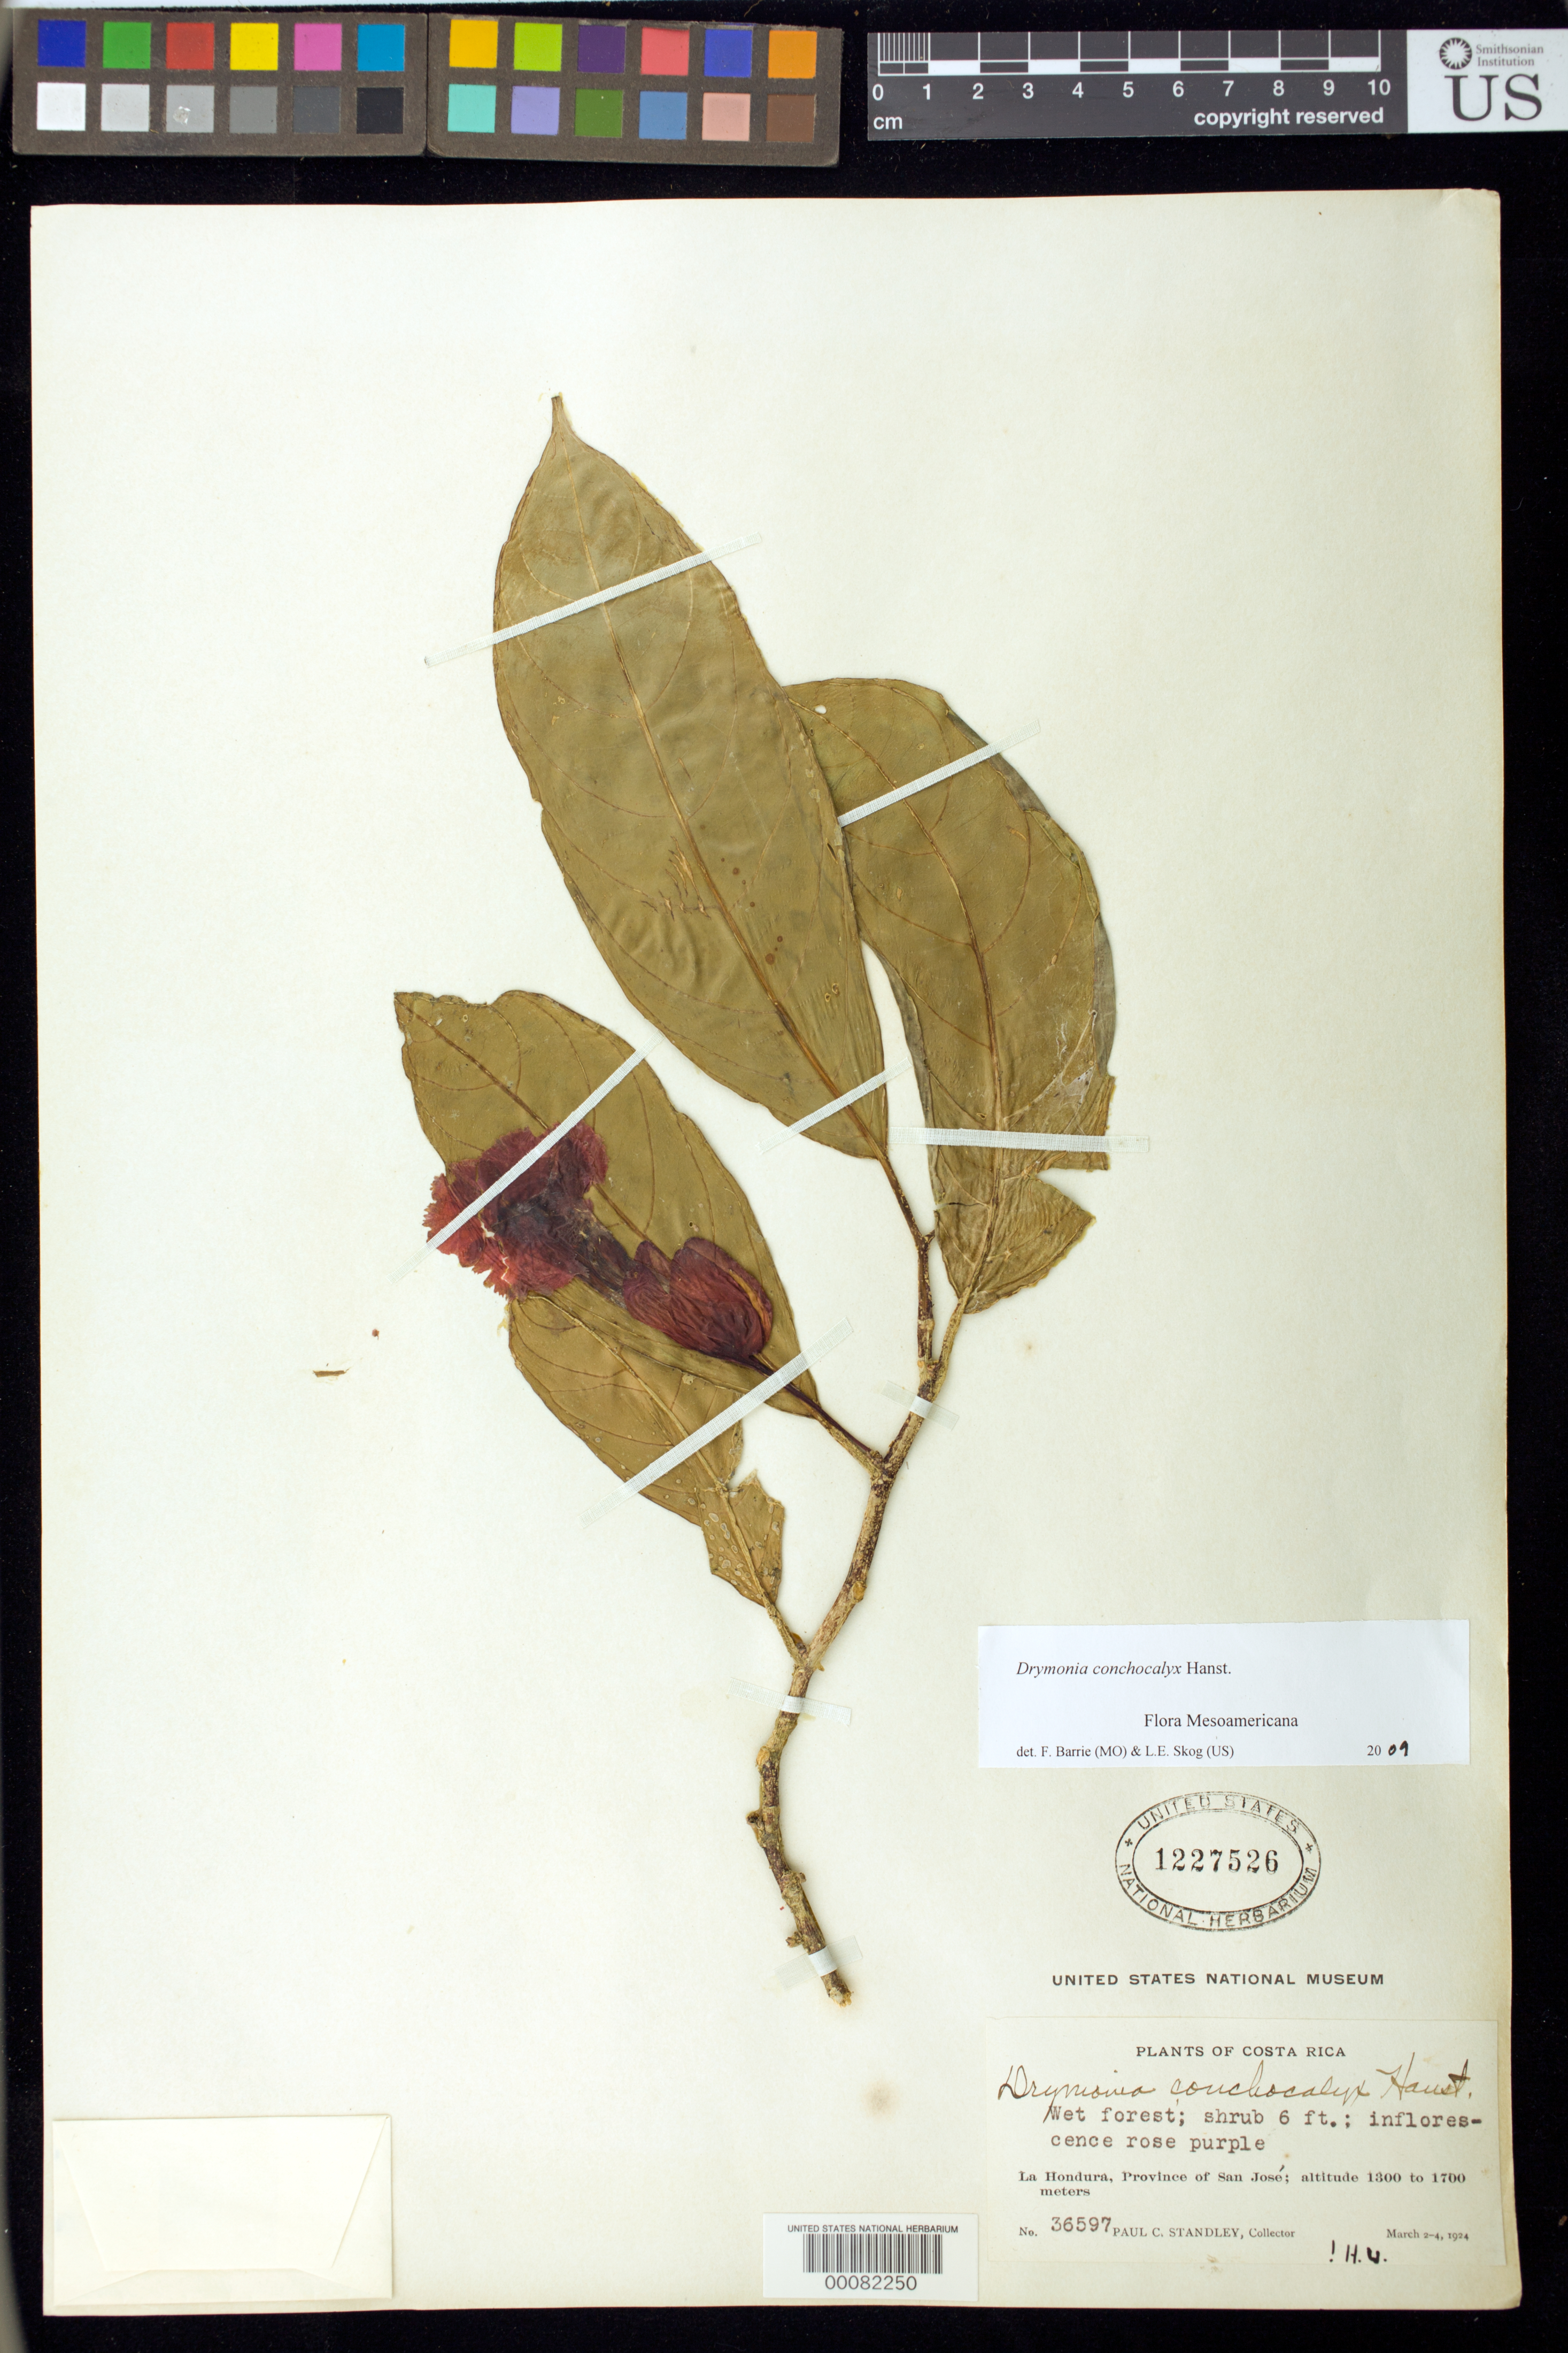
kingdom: Plantae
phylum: Tracheophyta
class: Magnoliopsida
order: Lamiales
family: Gesneriaceae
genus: Drymonia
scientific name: Drymonia conchocalyx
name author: Hanst.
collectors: P. C. Standley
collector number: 36597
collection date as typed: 2-4 Mar 1924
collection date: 1924-03-02/1924-03-04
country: Costa Rica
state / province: San José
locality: La Hondura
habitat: Wet forest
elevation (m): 1300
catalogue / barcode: US 1227526